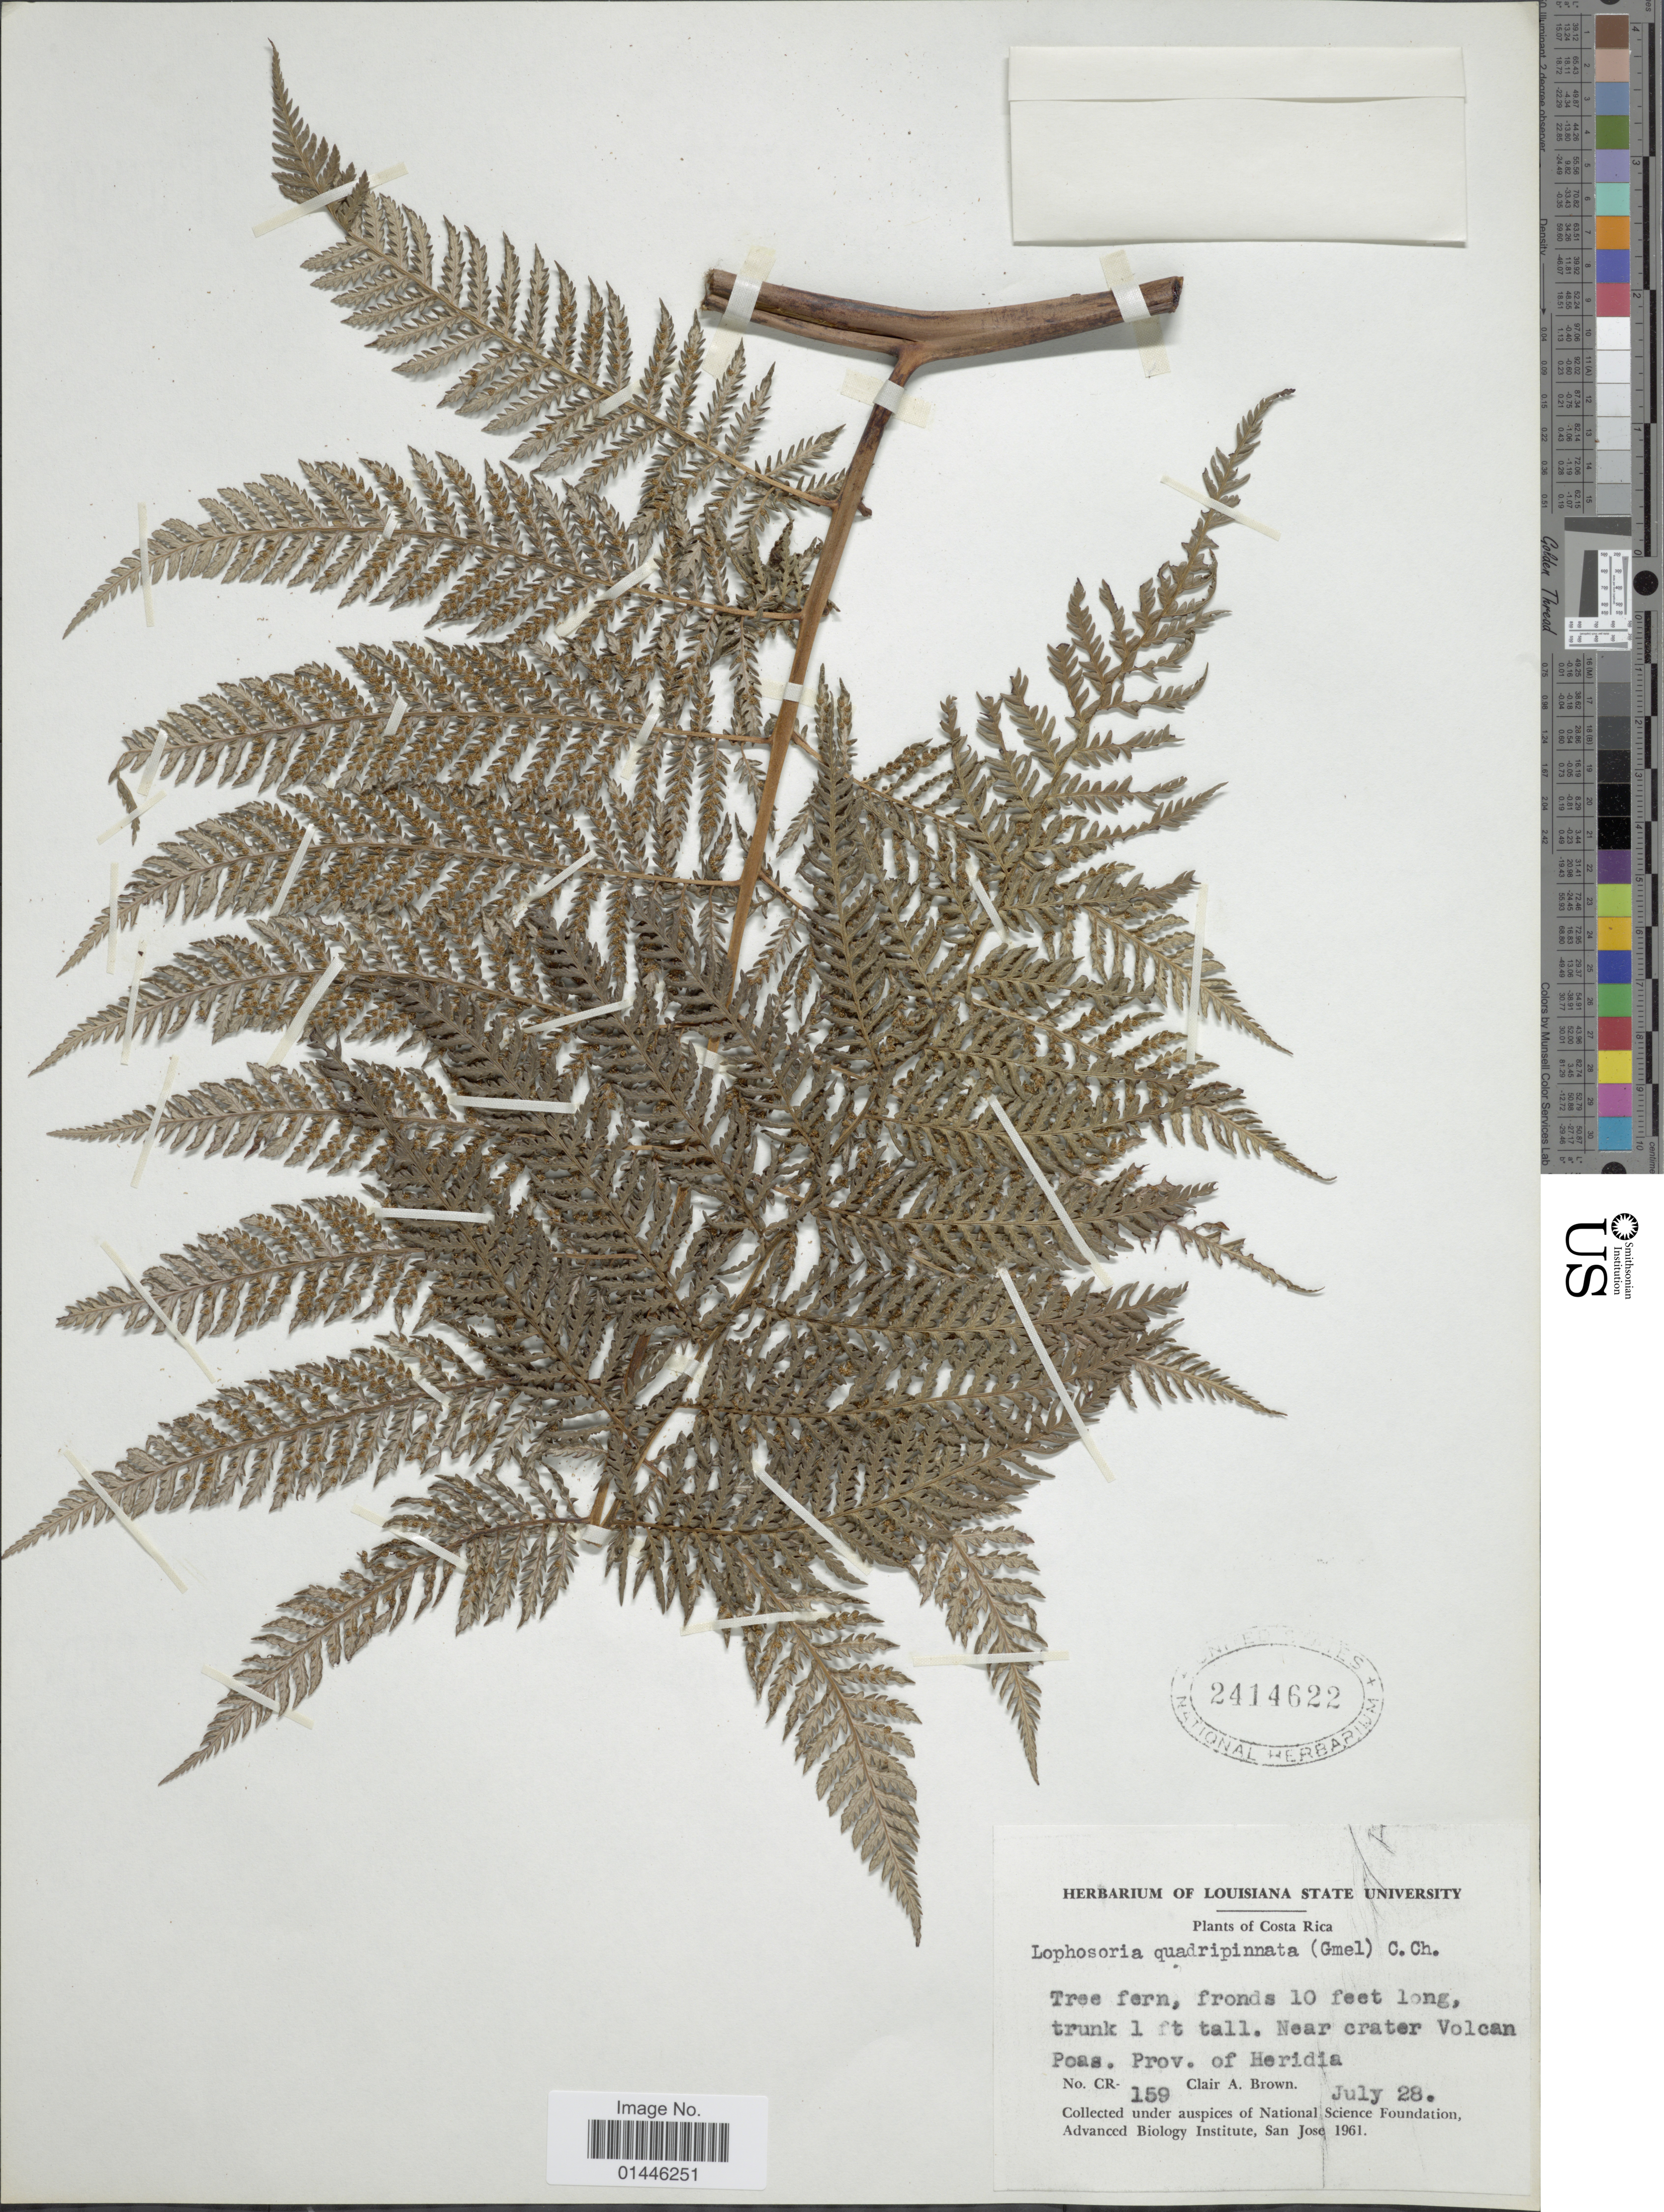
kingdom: Plantae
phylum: Tracheophyta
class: Polypodiopsida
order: Cyatheales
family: Dicksoniaceae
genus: Lophosoria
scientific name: Lophosoria quadripinnata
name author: (J.F. Gmel.) C. Chr.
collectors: C. A. Brown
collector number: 159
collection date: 1961-07-28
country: Costa Rica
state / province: Heredia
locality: Near ctater Volcan Poas.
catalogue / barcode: US 2414622